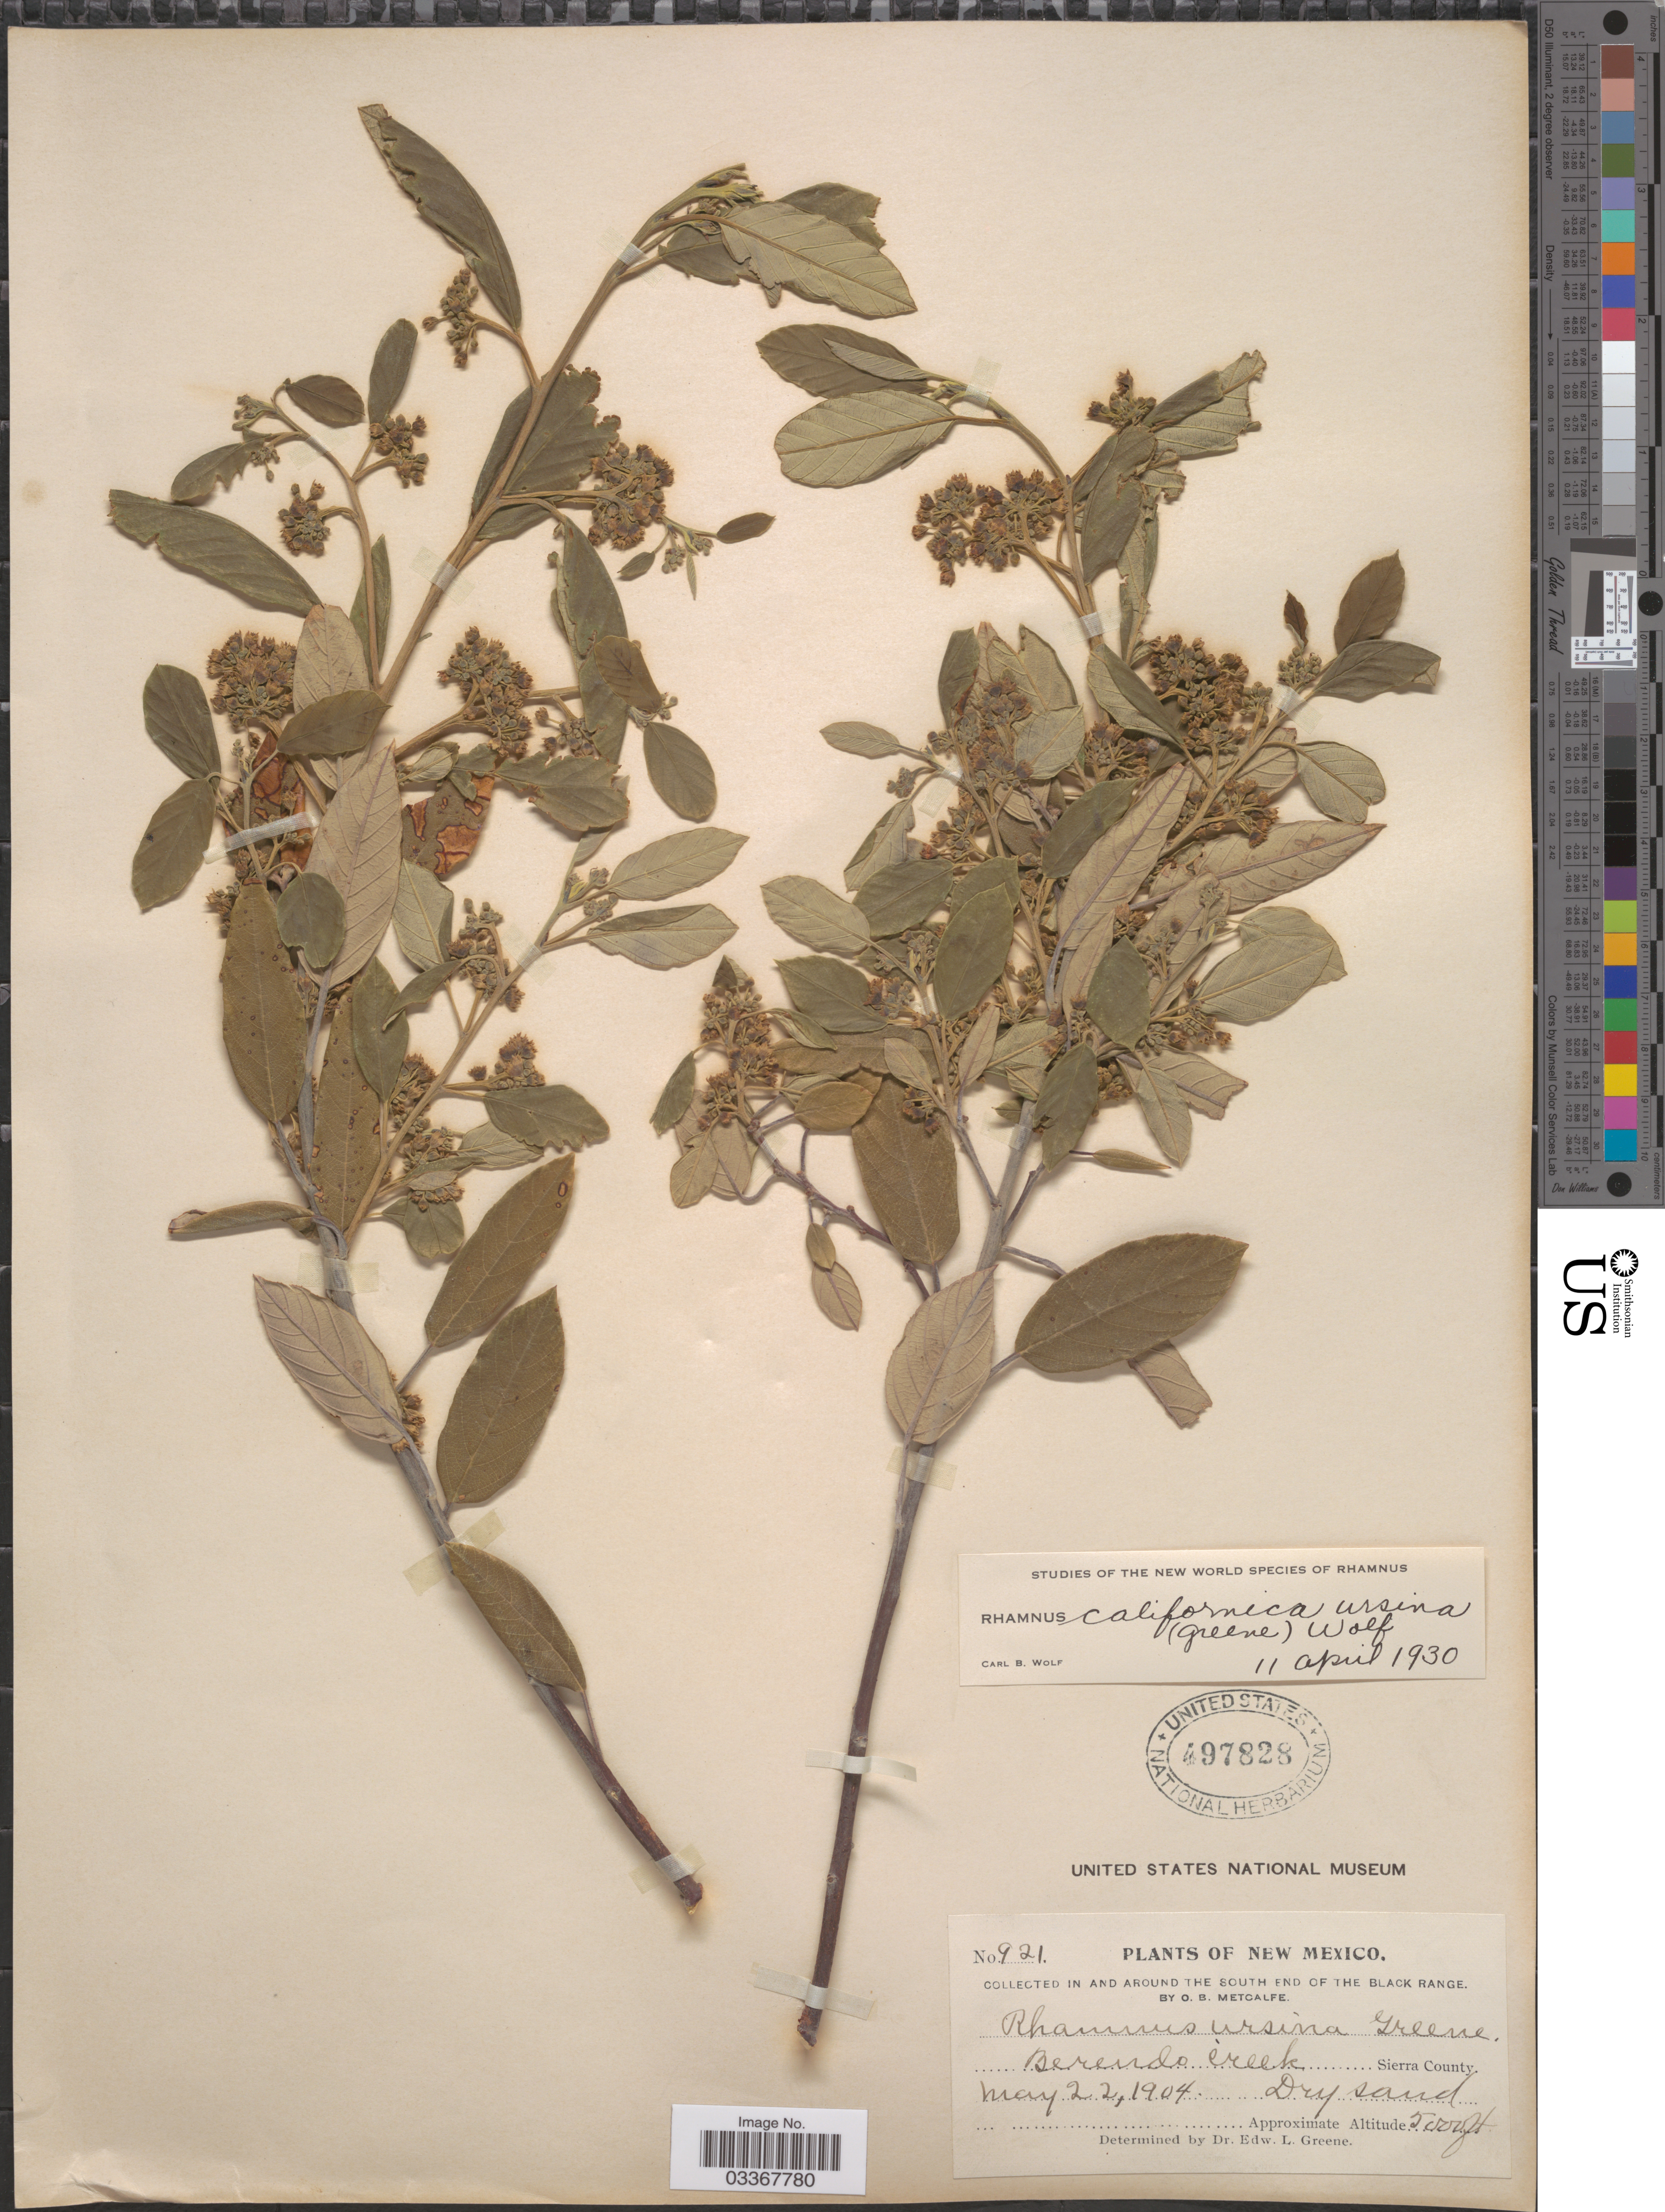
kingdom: Plantae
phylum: Tracheophyta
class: Magnoliopsida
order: Rosales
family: Rhamnaceae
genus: Frangula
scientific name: Frangula californica subsp. ursina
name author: (Greene) Kartesz & Gandhi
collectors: O. B. Metcalfe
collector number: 921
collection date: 1904-05-22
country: United States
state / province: New Mexico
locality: In and around the South end of the Black Range, Berendo creek, Sierra County.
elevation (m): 1524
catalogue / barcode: US 497828